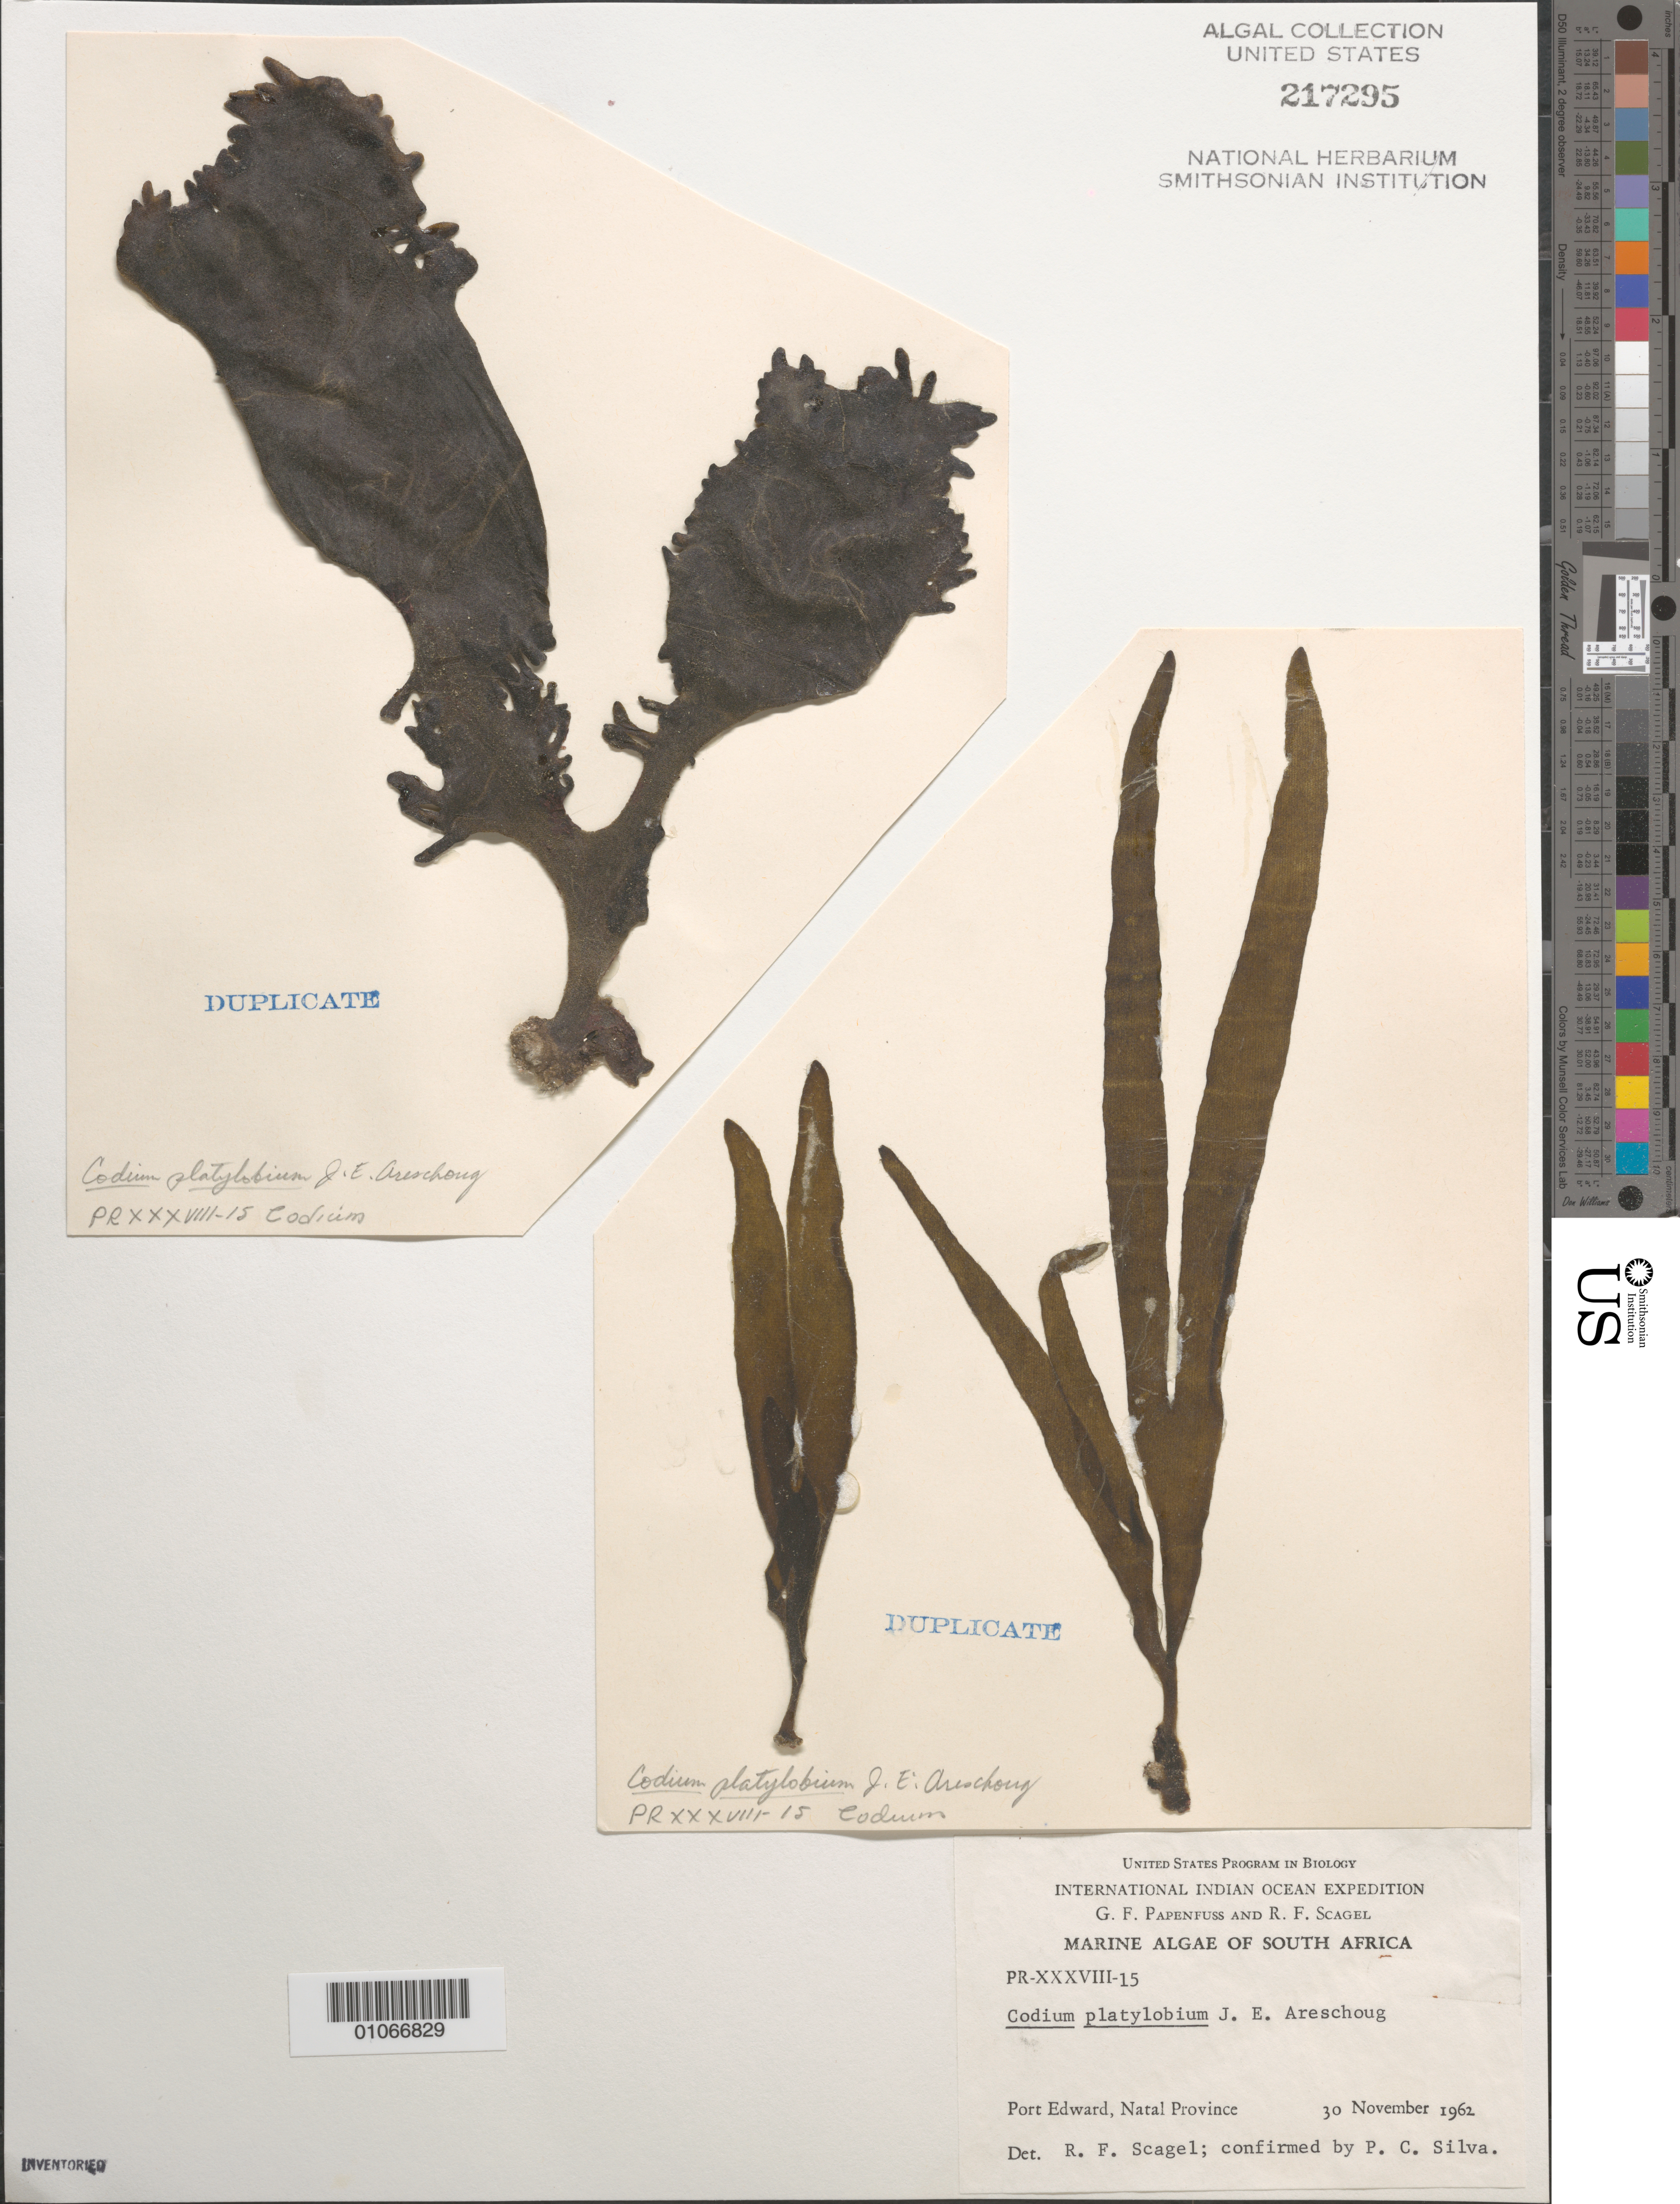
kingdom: Plantae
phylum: Chlorophyta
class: Ulvophyceae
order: Bryopsidales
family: Codiaceae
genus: Codium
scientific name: Codium platylobium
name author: Aresch.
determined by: Scagel, R. F.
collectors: G. Papenfuss & R. F. Scagel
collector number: PR-XXXVIII-15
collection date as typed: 30 Nov 1962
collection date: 1962-11-30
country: South Africa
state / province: KwaZulu-Natal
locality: Port Edward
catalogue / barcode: US 217295